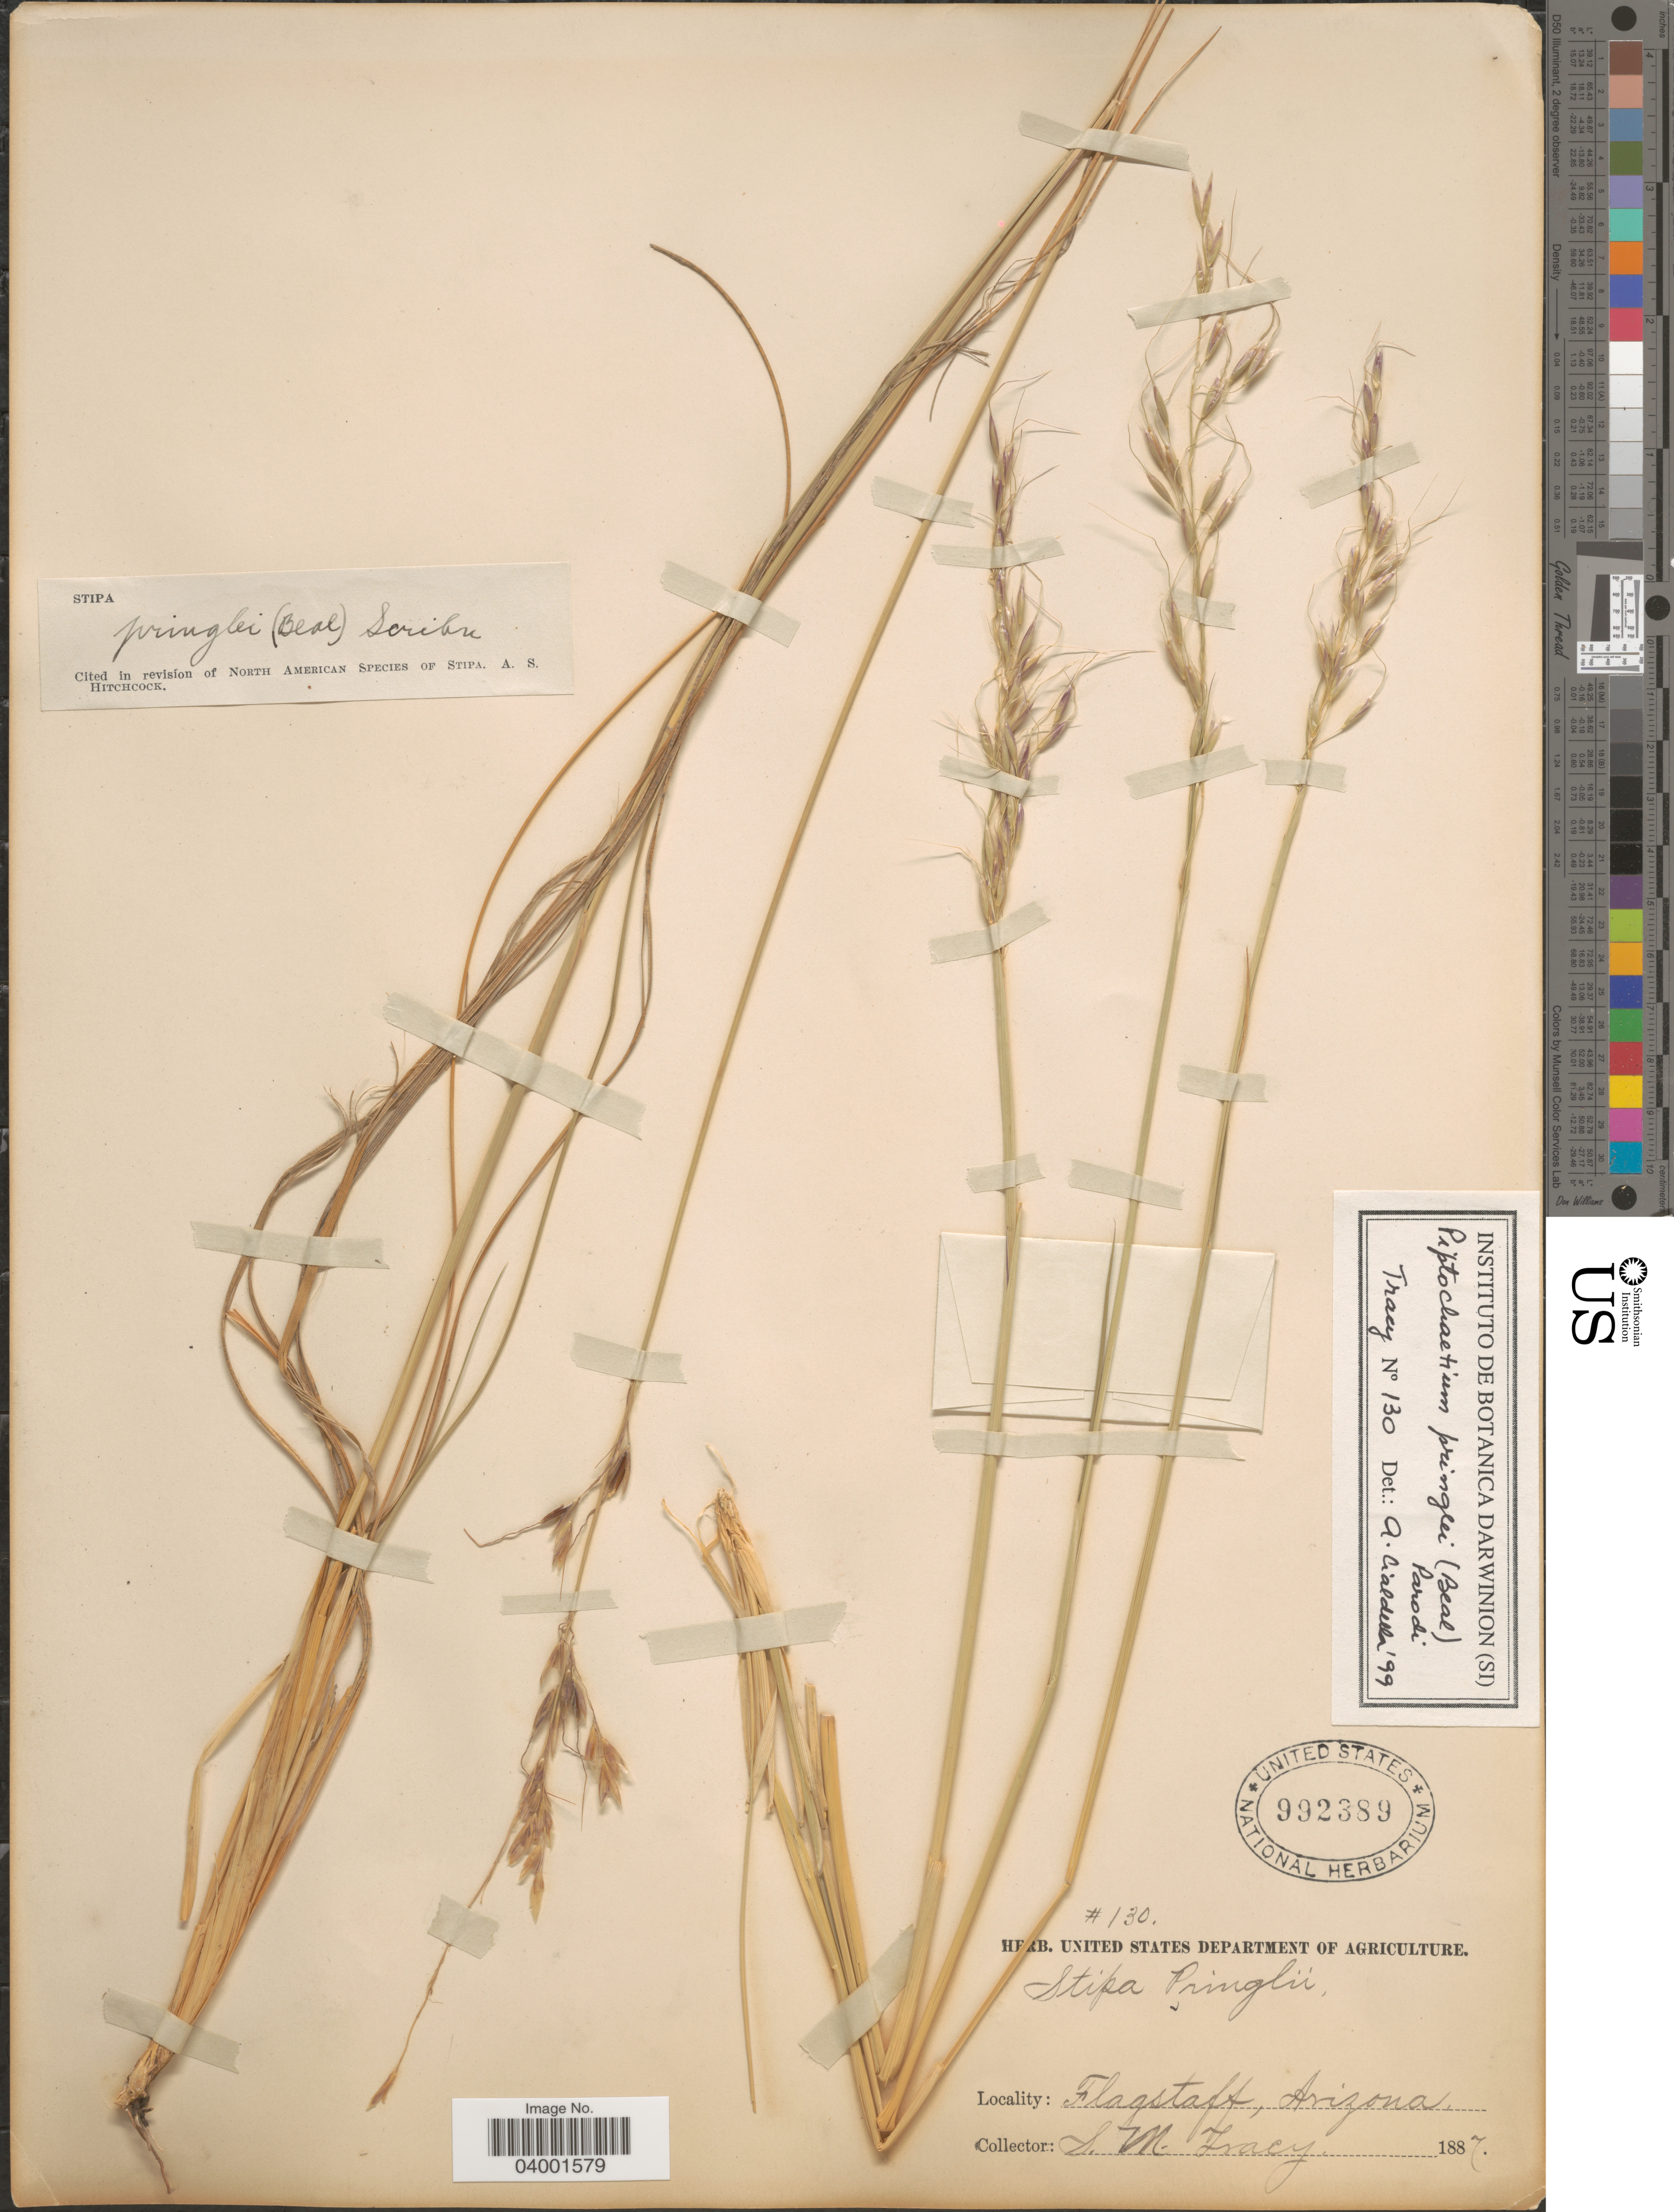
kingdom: Plantae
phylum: Tracheophyta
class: Liliopsida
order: Poales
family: Poaceae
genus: Piptochaetium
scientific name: Piptochaetium pringlei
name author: (W.J. Beal) Parodi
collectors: S. M. Tracy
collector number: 130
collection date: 1887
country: United States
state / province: Arizona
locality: Flagstaff.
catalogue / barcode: US 992389